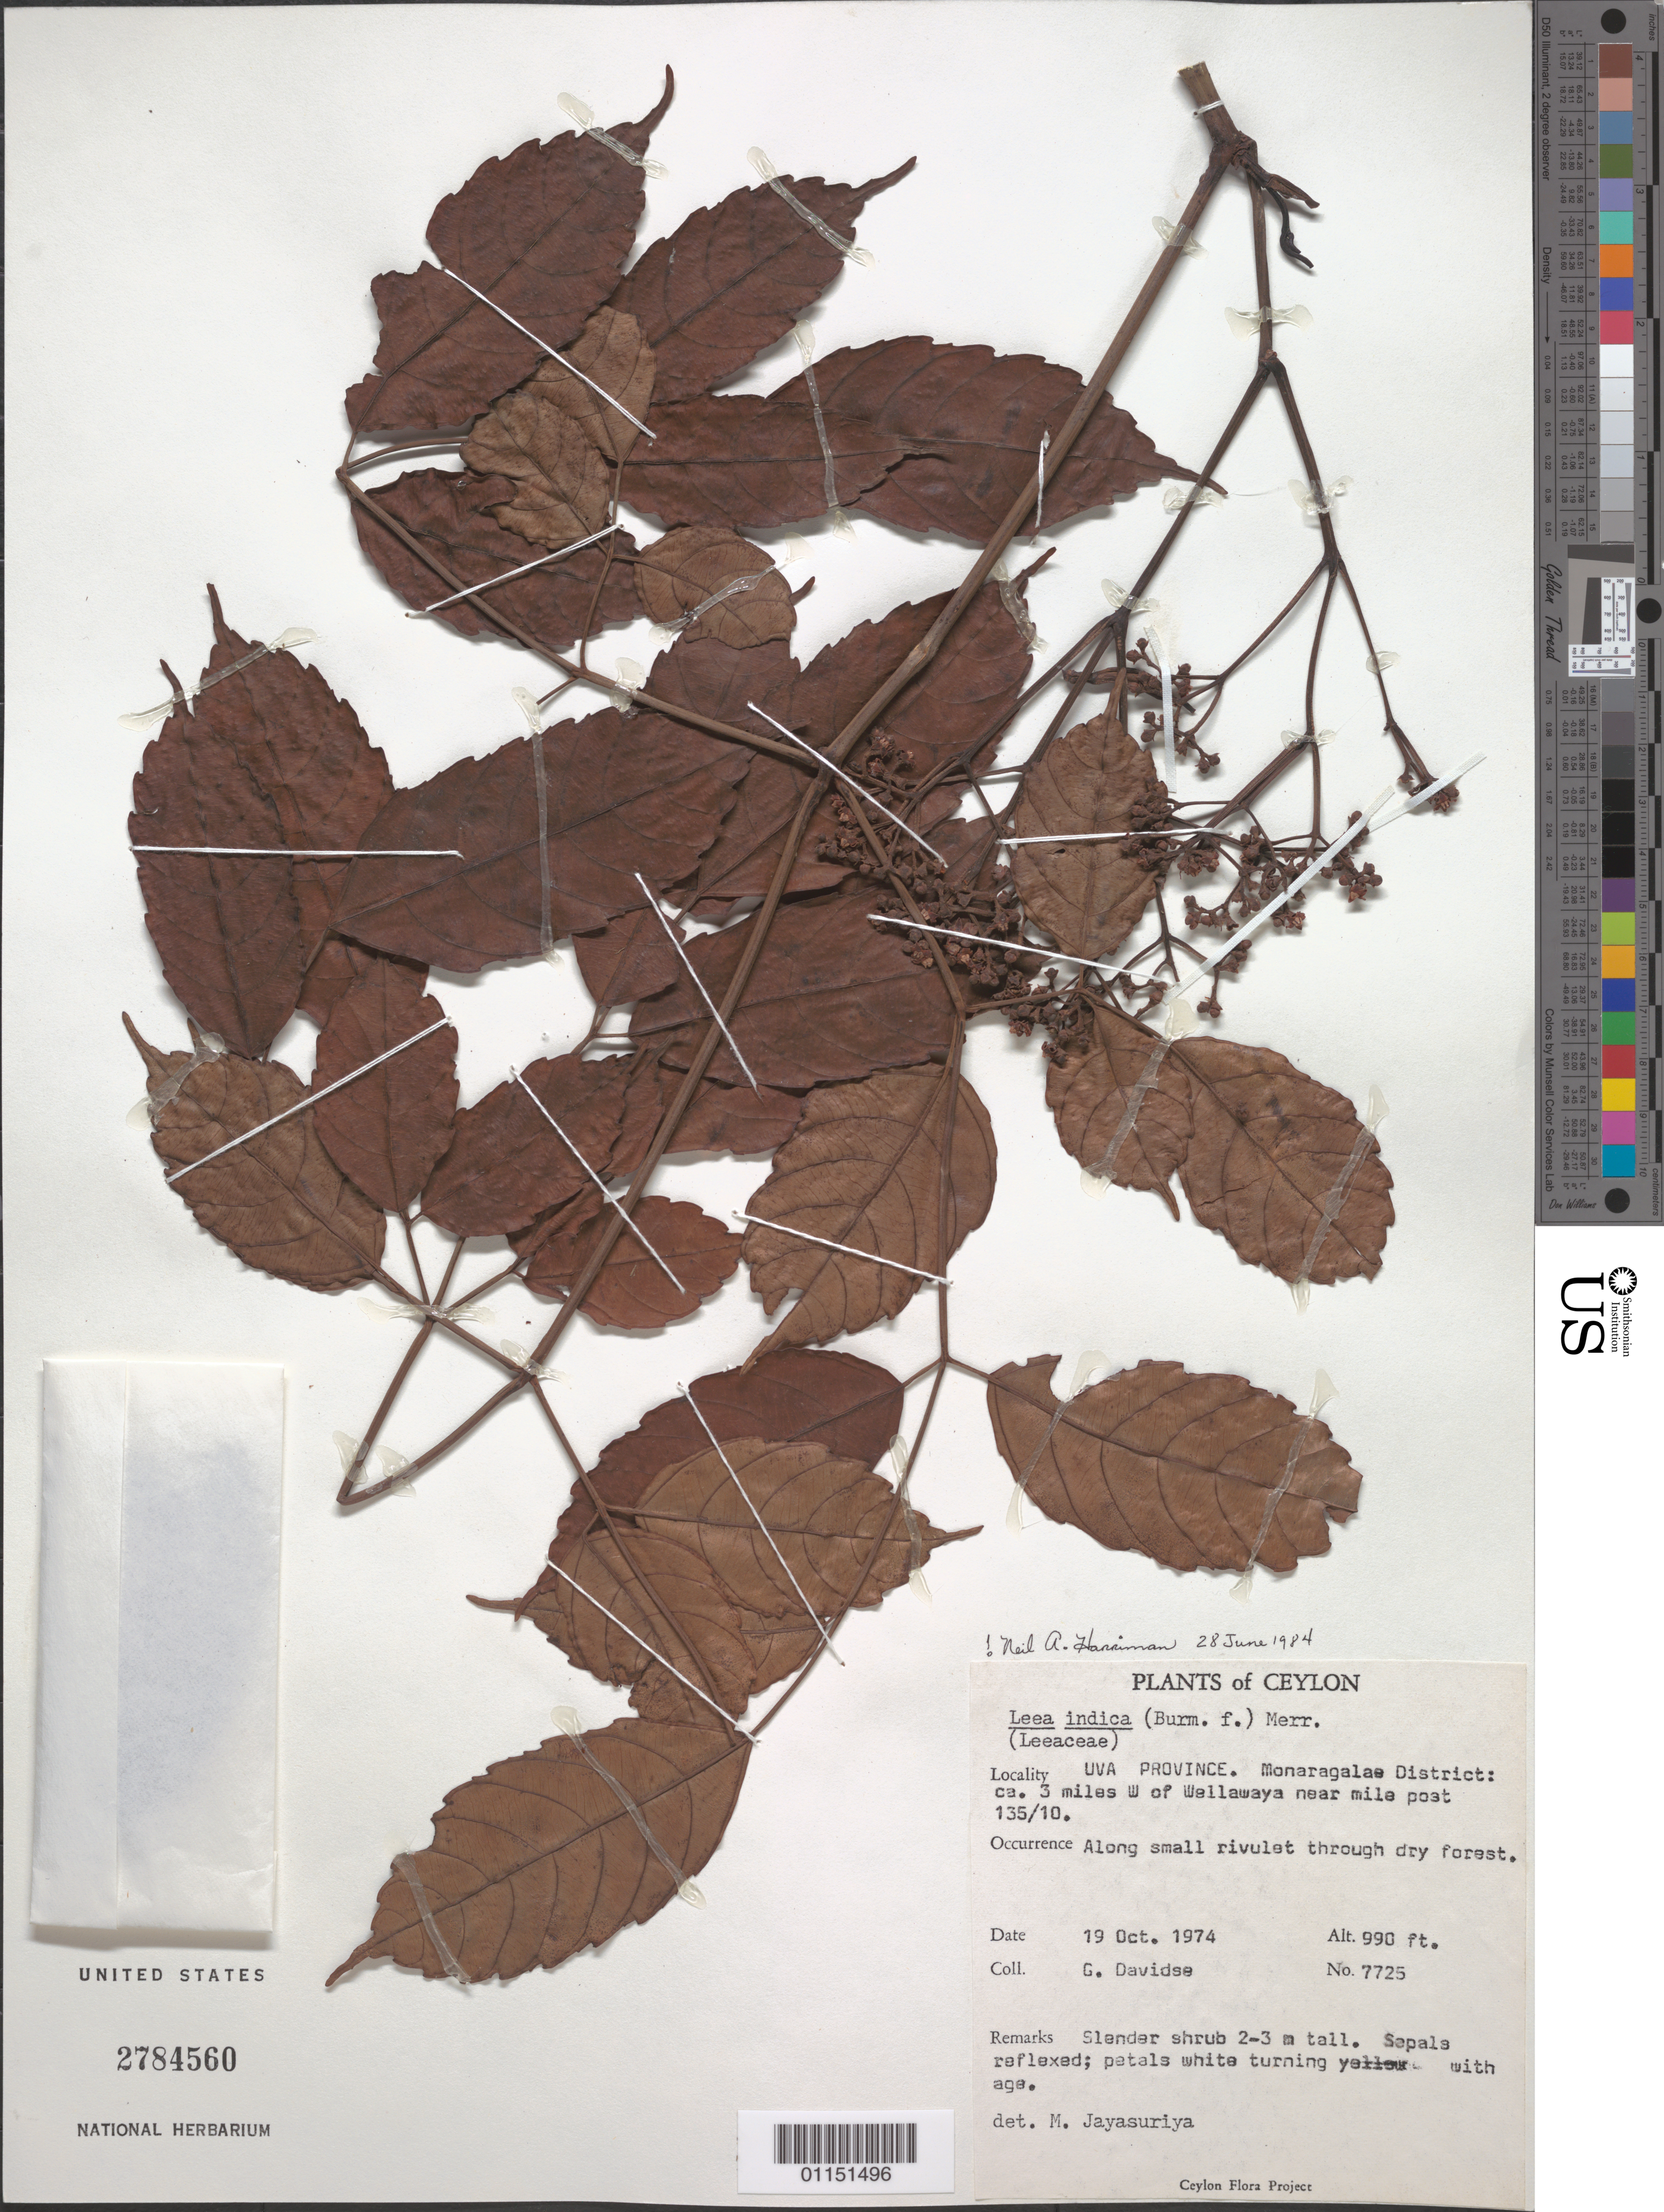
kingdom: Plantae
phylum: Tracheophyta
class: Magnoliopsida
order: Vitales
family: Vitaceae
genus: Leea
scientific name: Leea indica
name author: (Burm. f.) Merr.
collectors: G. Davidse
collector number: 7725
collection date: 1974-10-19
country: Sri Lanka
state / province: Uva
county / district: Monaragala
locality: Ca 3 mi W of Wallawaya near mi post 135/10.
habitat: Along small rivulet through dry forest.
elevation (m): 302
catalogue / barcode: US 2784560